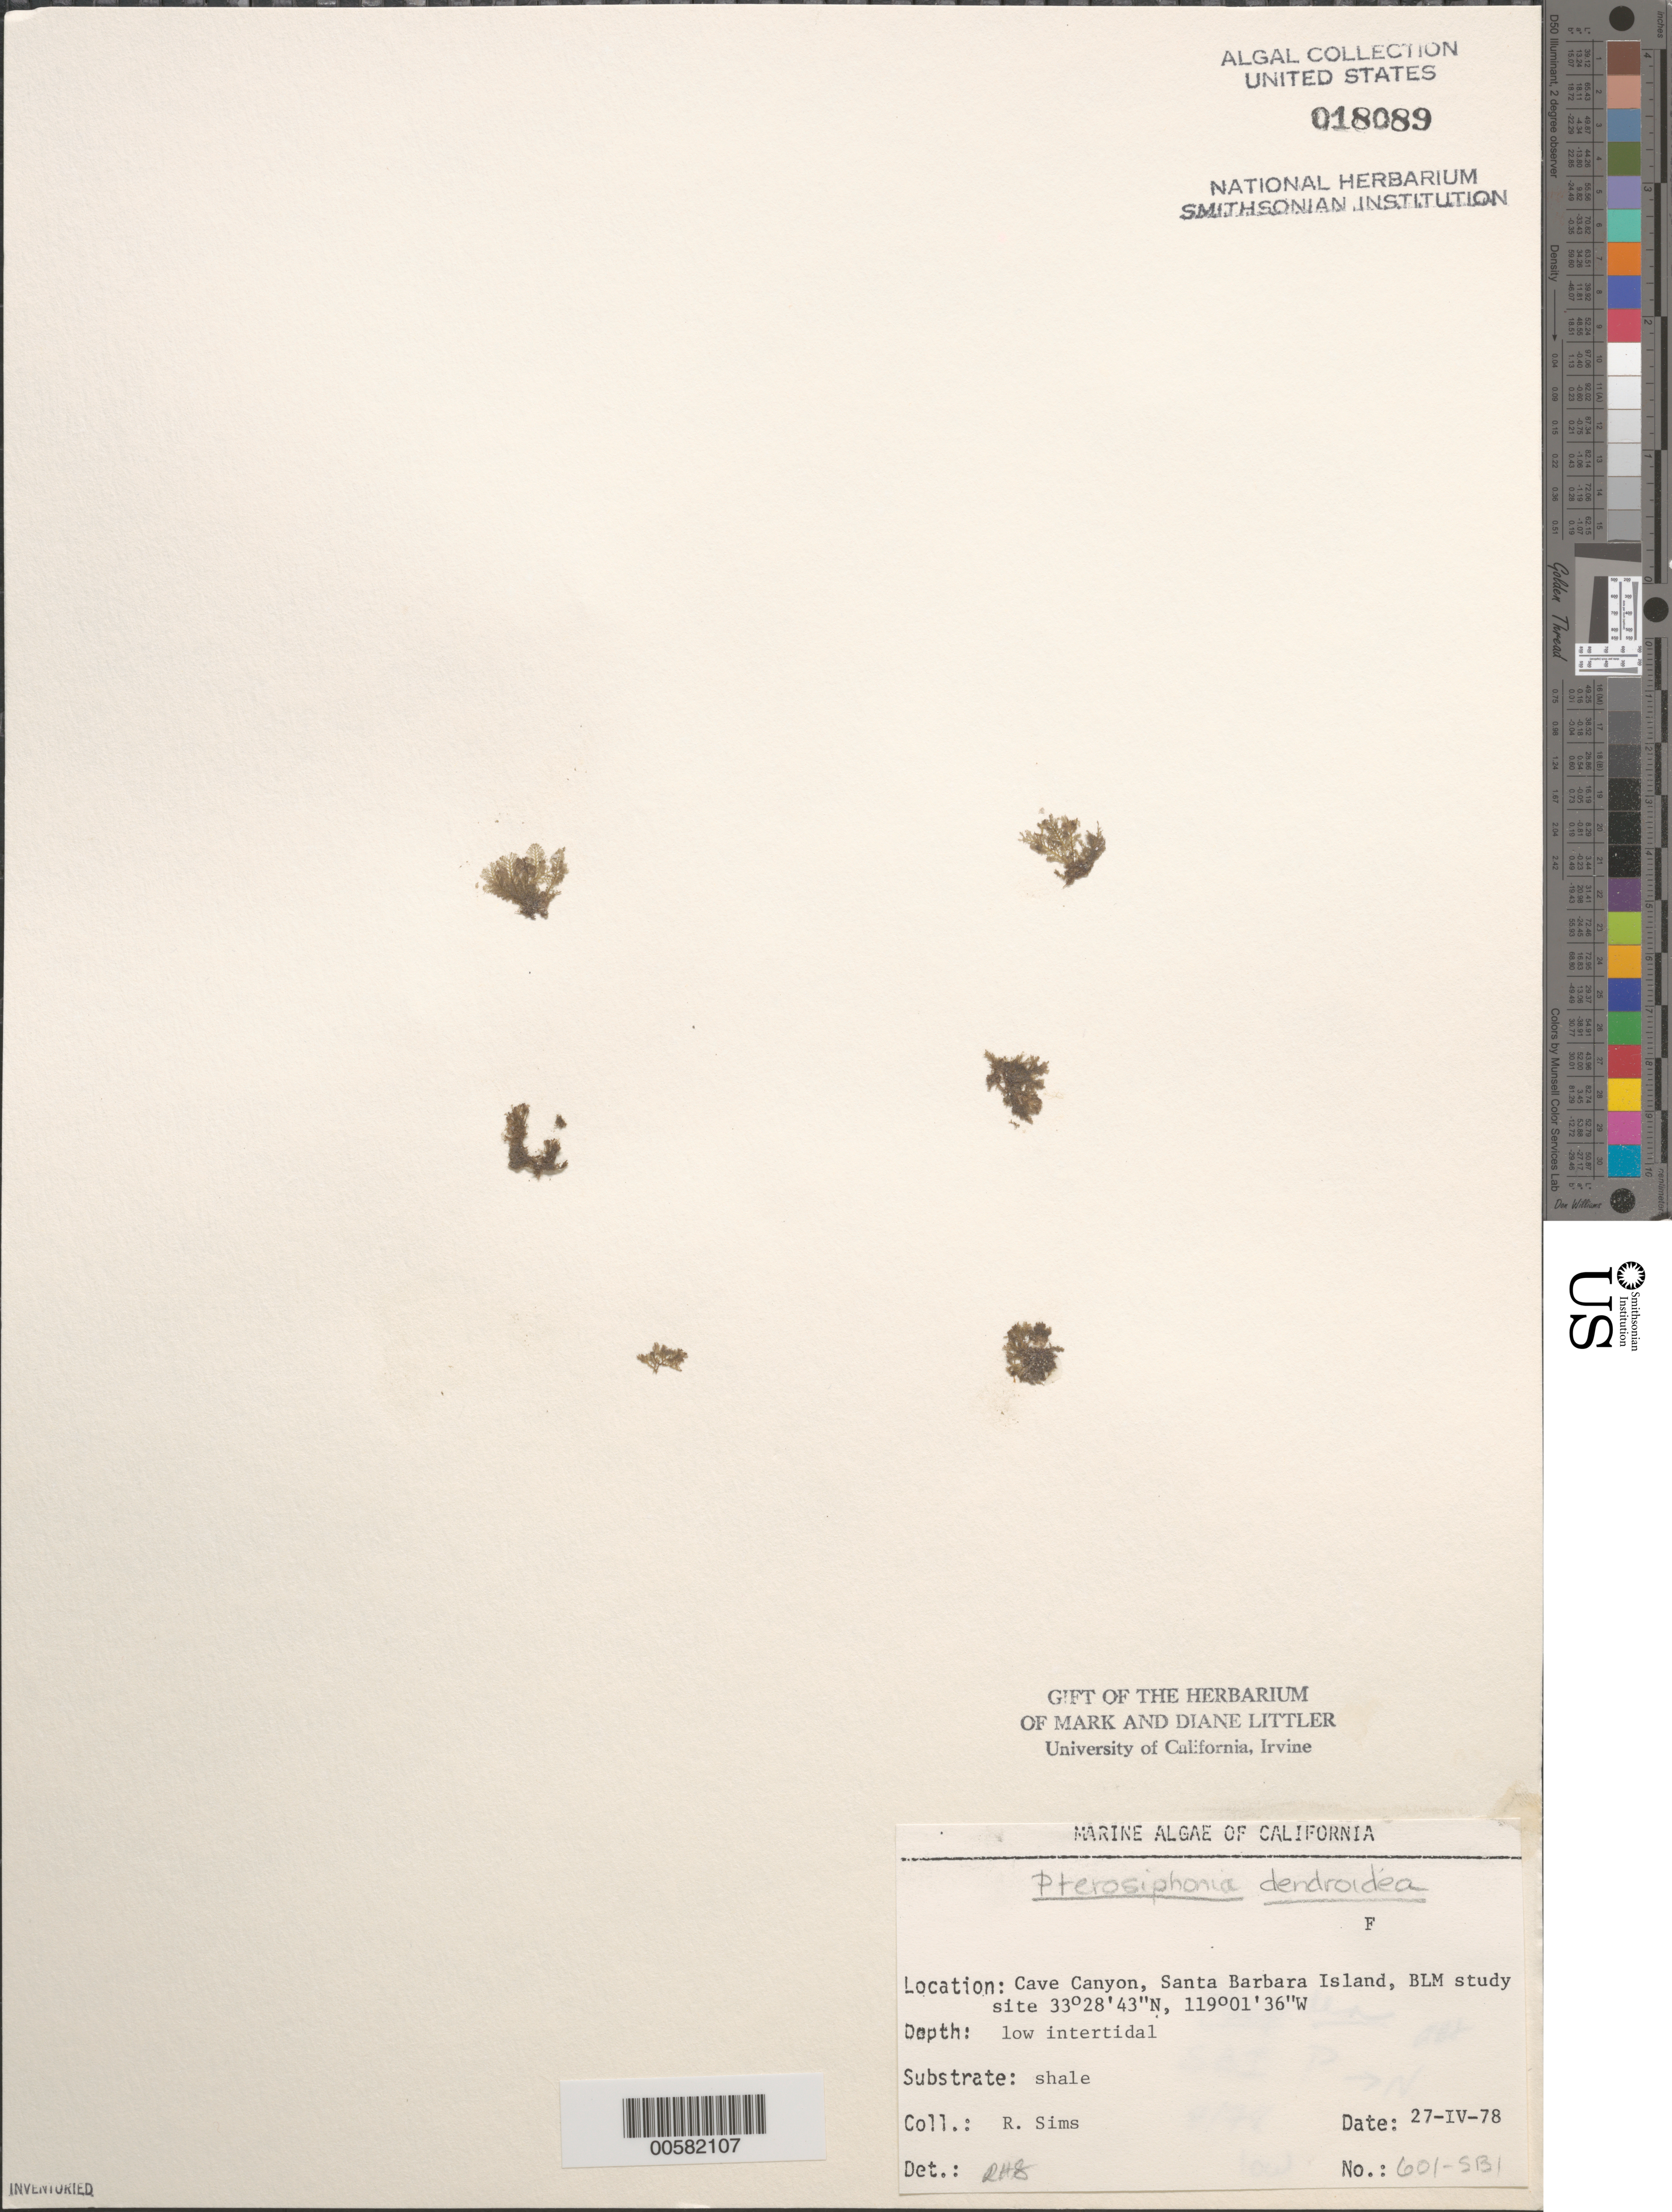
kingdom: Plantae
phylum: Rhodophyta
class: Florideophyceae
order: Ceramiales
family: Rhodomelaceae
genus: Symphyocladiella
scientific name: Symphyocladiella dendroidea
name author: (Montagne) Bustamante et al.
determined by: Algae name updating Project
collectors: R. H. Sims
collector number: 601-SBI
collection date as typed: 27 Apr 1978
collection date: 1978-04-27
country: United States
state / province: California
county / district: Santa Barbara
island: Santa Barbara Island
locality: Cave Canyon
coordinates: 33 28' 43" N, 119 01' 36" W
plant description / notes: BLM-SOCALBIGHT Rocky Intertidal Survey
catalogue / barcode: US 18089